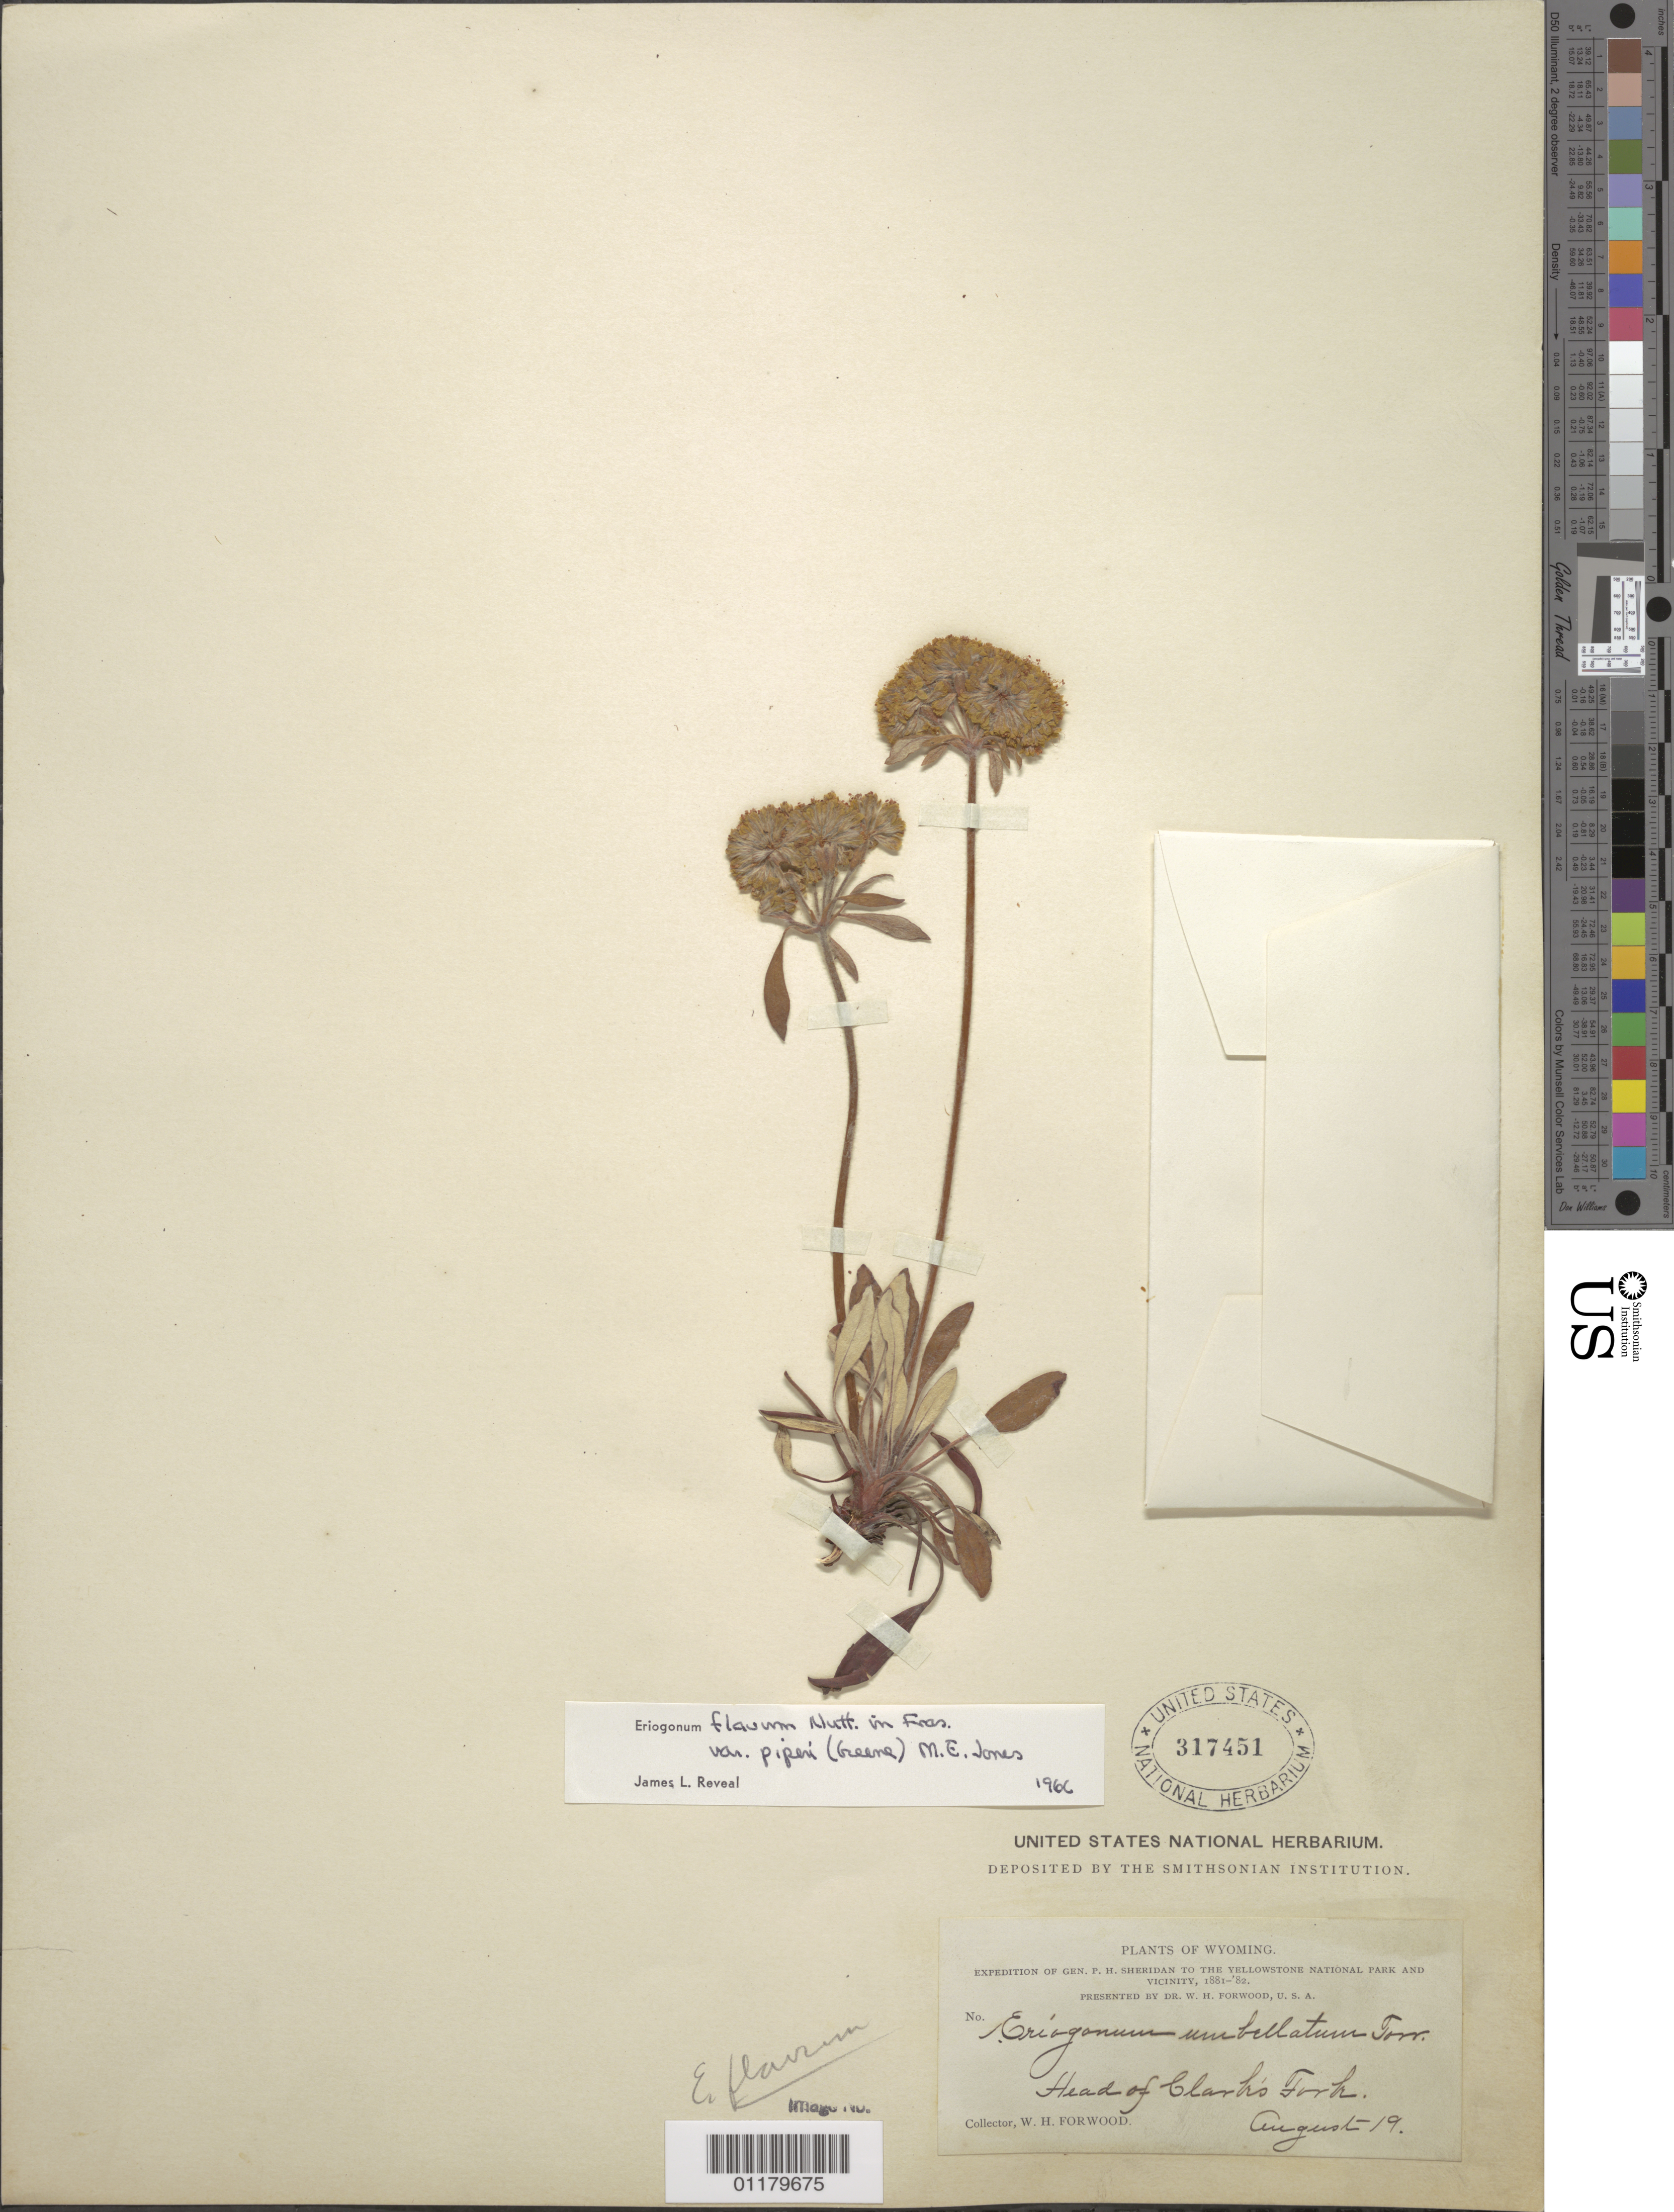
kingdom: Plantae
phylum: Tracheophyta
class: Magnoliopsida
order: Caryophyllales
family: Polygonaceae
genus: Eriogonum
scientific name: Eriogonum flavum var. piperi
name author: M.E. Jones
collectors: W. Forwood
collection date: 1881-08-19 or 1882-08-19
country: United States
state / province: Wyoming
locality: Head of Clark's Fork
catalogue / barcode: US 317451